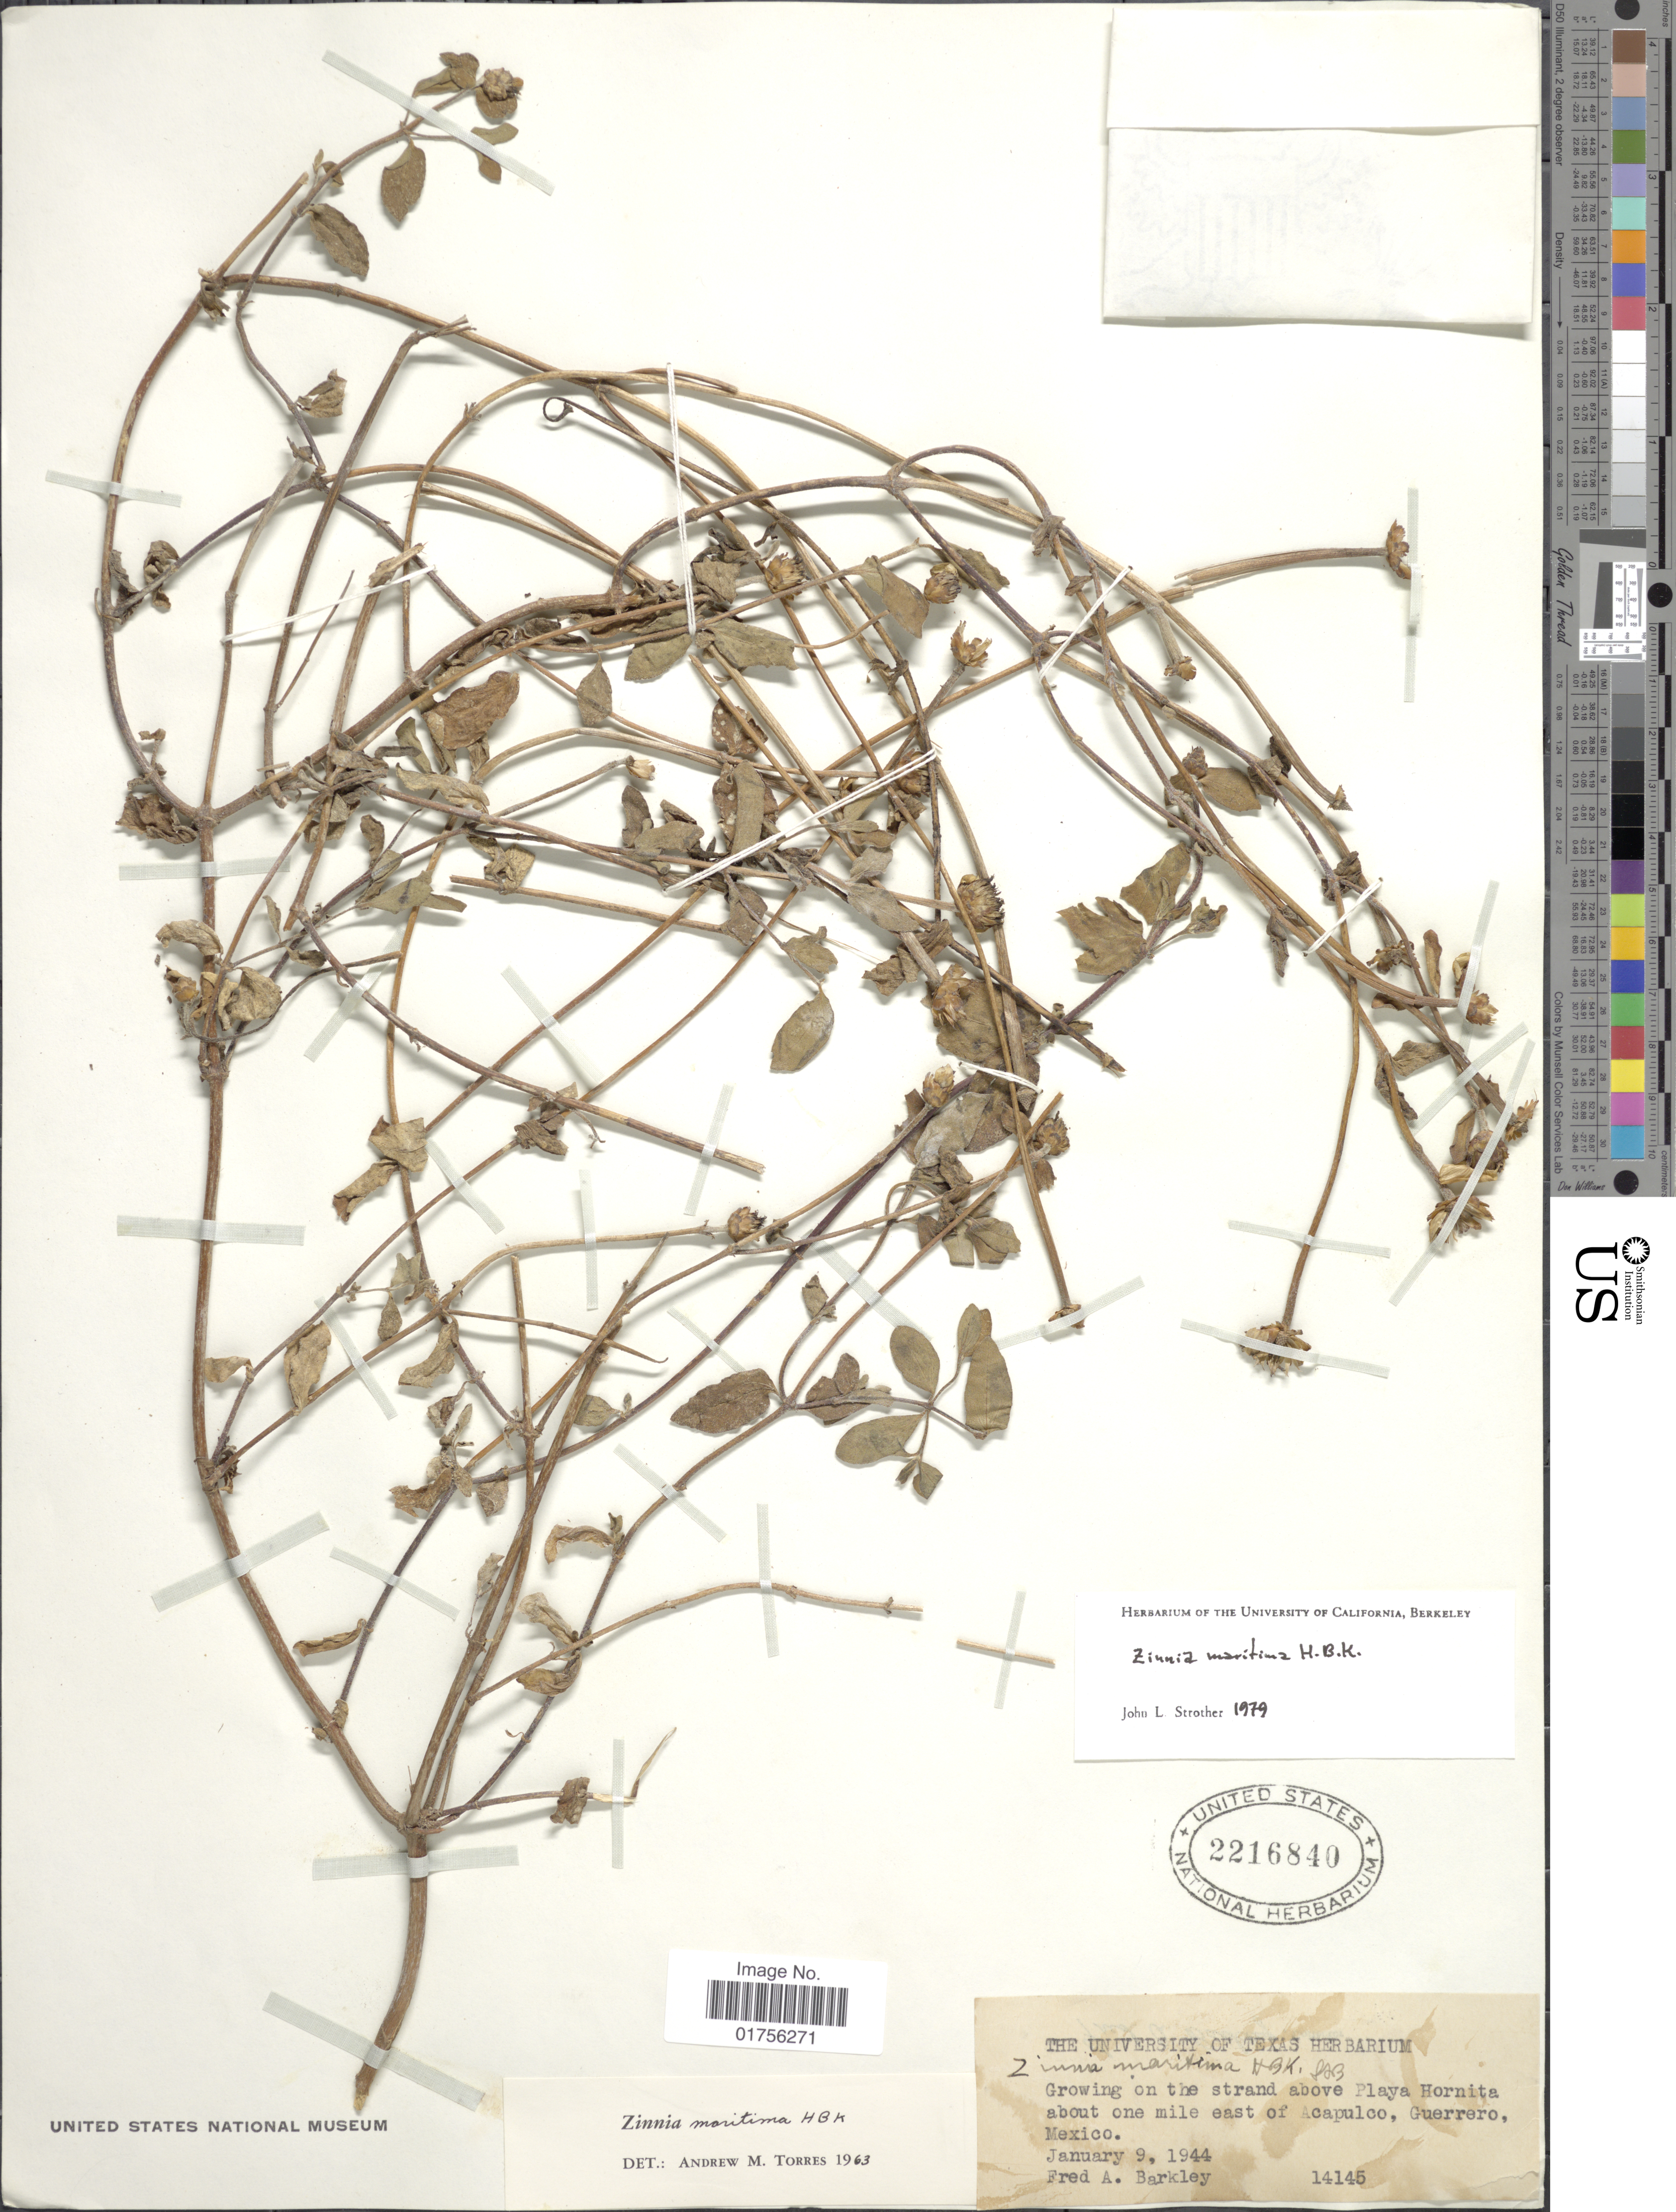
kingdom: Plantae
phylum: Tracheophyta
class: Magnoliopsida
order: Asterales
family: Asteraceae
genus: Zinnia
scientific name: Zinnia maritima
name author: Kunth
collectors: F. A. Barkley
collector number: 14145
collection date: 1944-01-09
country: Mexico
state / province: Guerrero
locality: Growing on the strand above Playa Hornita about one mile east of Acapulco, Guerrero, Mexico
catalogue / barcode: US 2216840